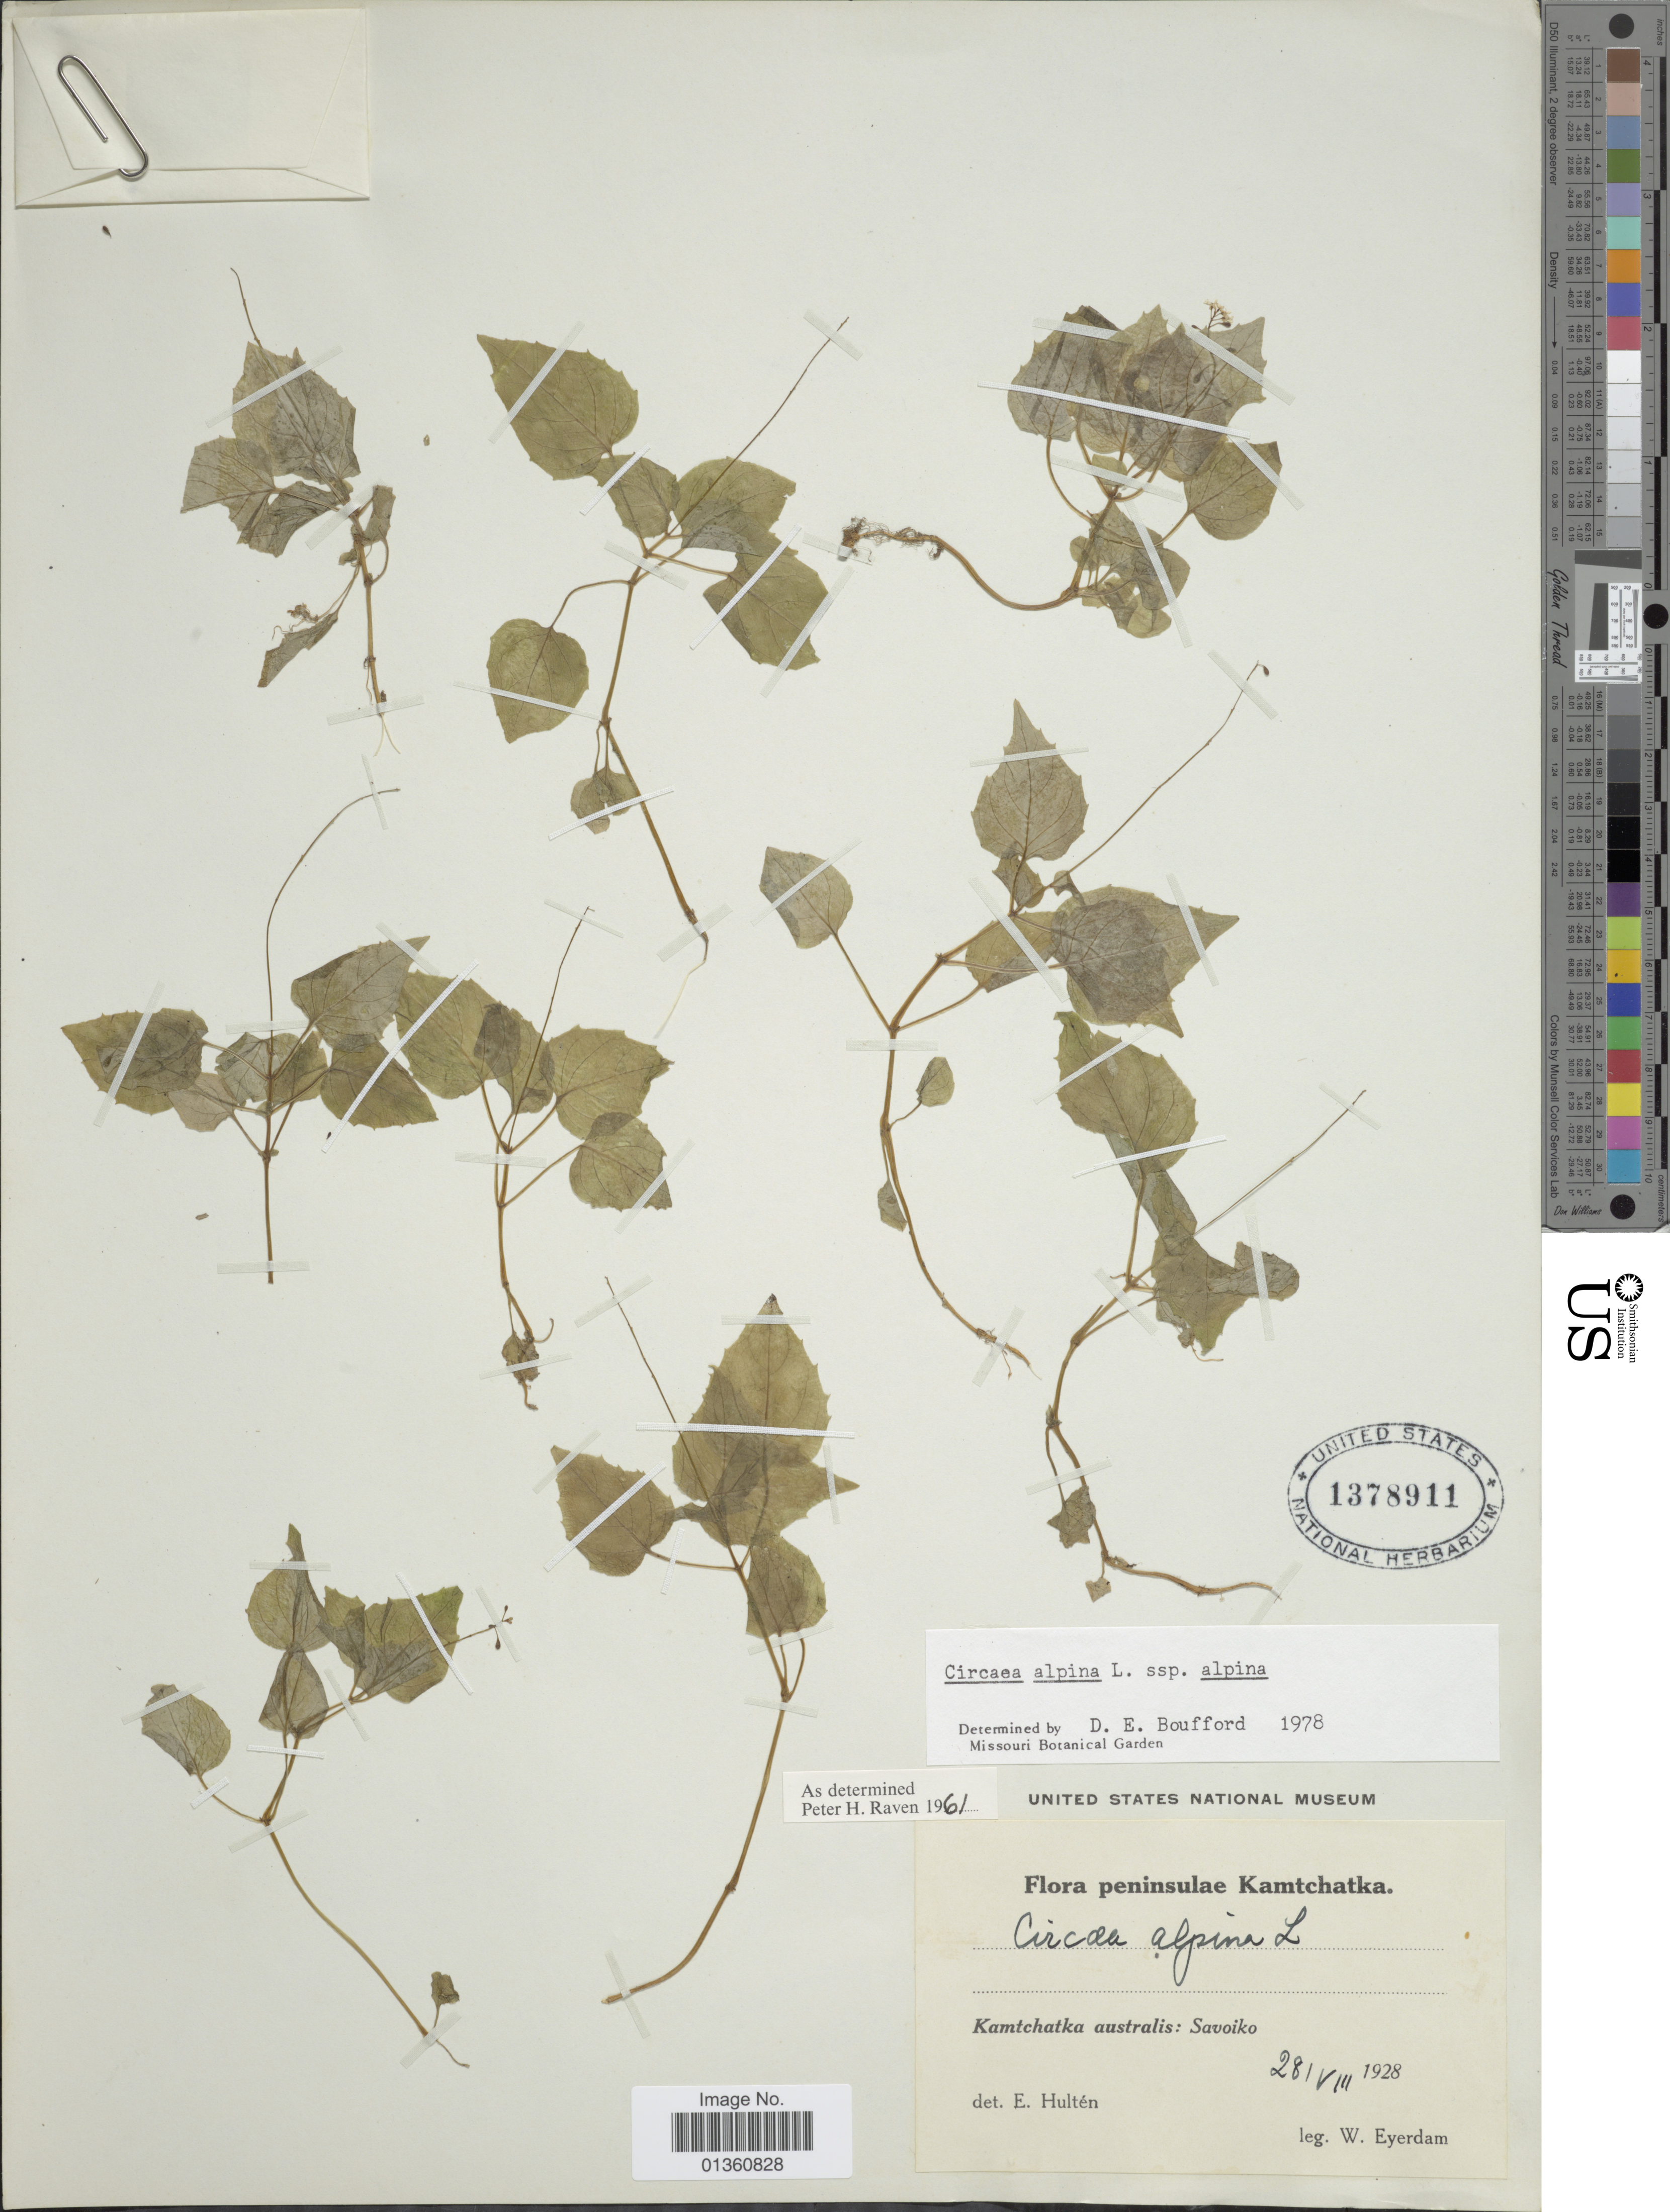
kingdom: Plantae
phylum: Tracheophyta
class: Magnoliopsida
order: Myrtales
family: Onagraceae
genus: Circaea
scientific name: Circaea alpina subsp. alpina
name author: L.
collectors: W. J. Eyerdam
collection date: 1928-08-28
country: Russian Federation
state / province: Kamchatka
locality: Kamtchatka australis: Savoiko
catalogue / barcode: US 1378911